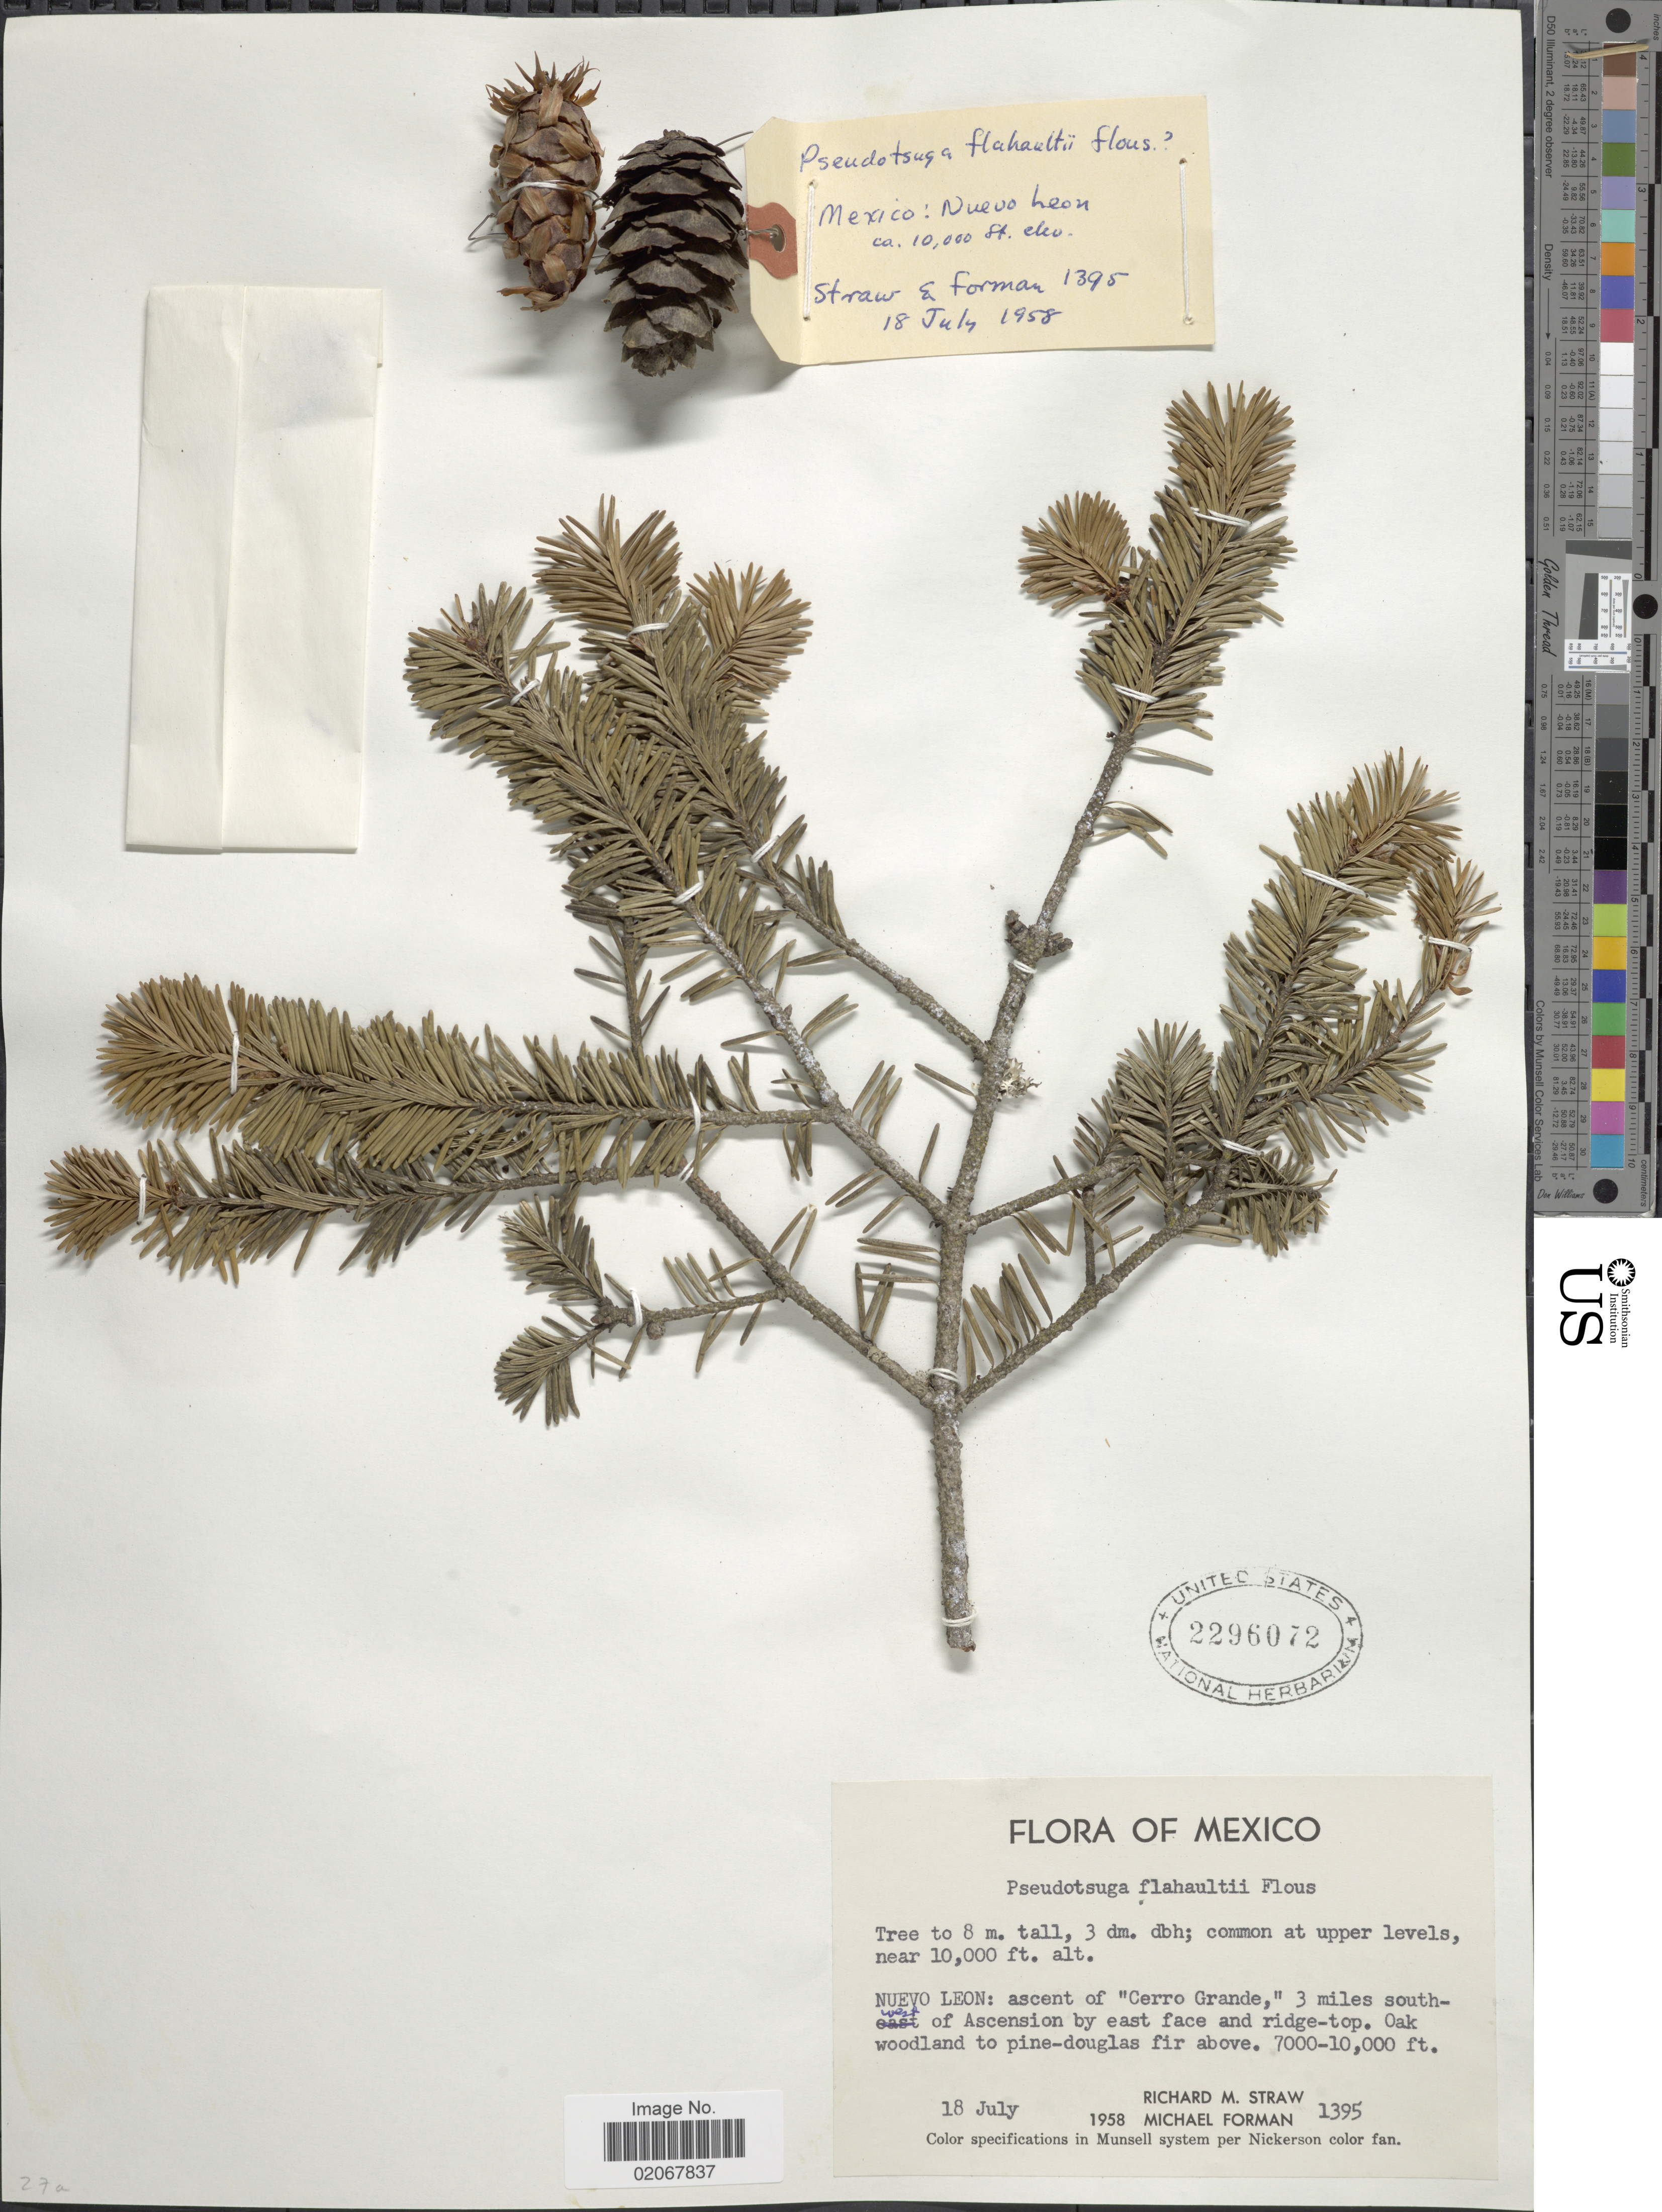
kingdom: Plantae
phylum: Tracheophyta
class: Pinopsida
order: Pinales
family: Pinaceae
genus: Pseudotsuga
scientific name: Pseudotsuga menziesii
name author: (Mirb.) Franco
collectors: R. M. Straw & Forman, M.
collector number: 1395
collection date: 1958-07-18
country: Mexico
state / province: Nuevo León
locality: Ascent of "Cerro Grande,"3 miles south-west of Ascension by east face and ridge-top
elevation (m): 2134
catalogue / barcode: US 2296072